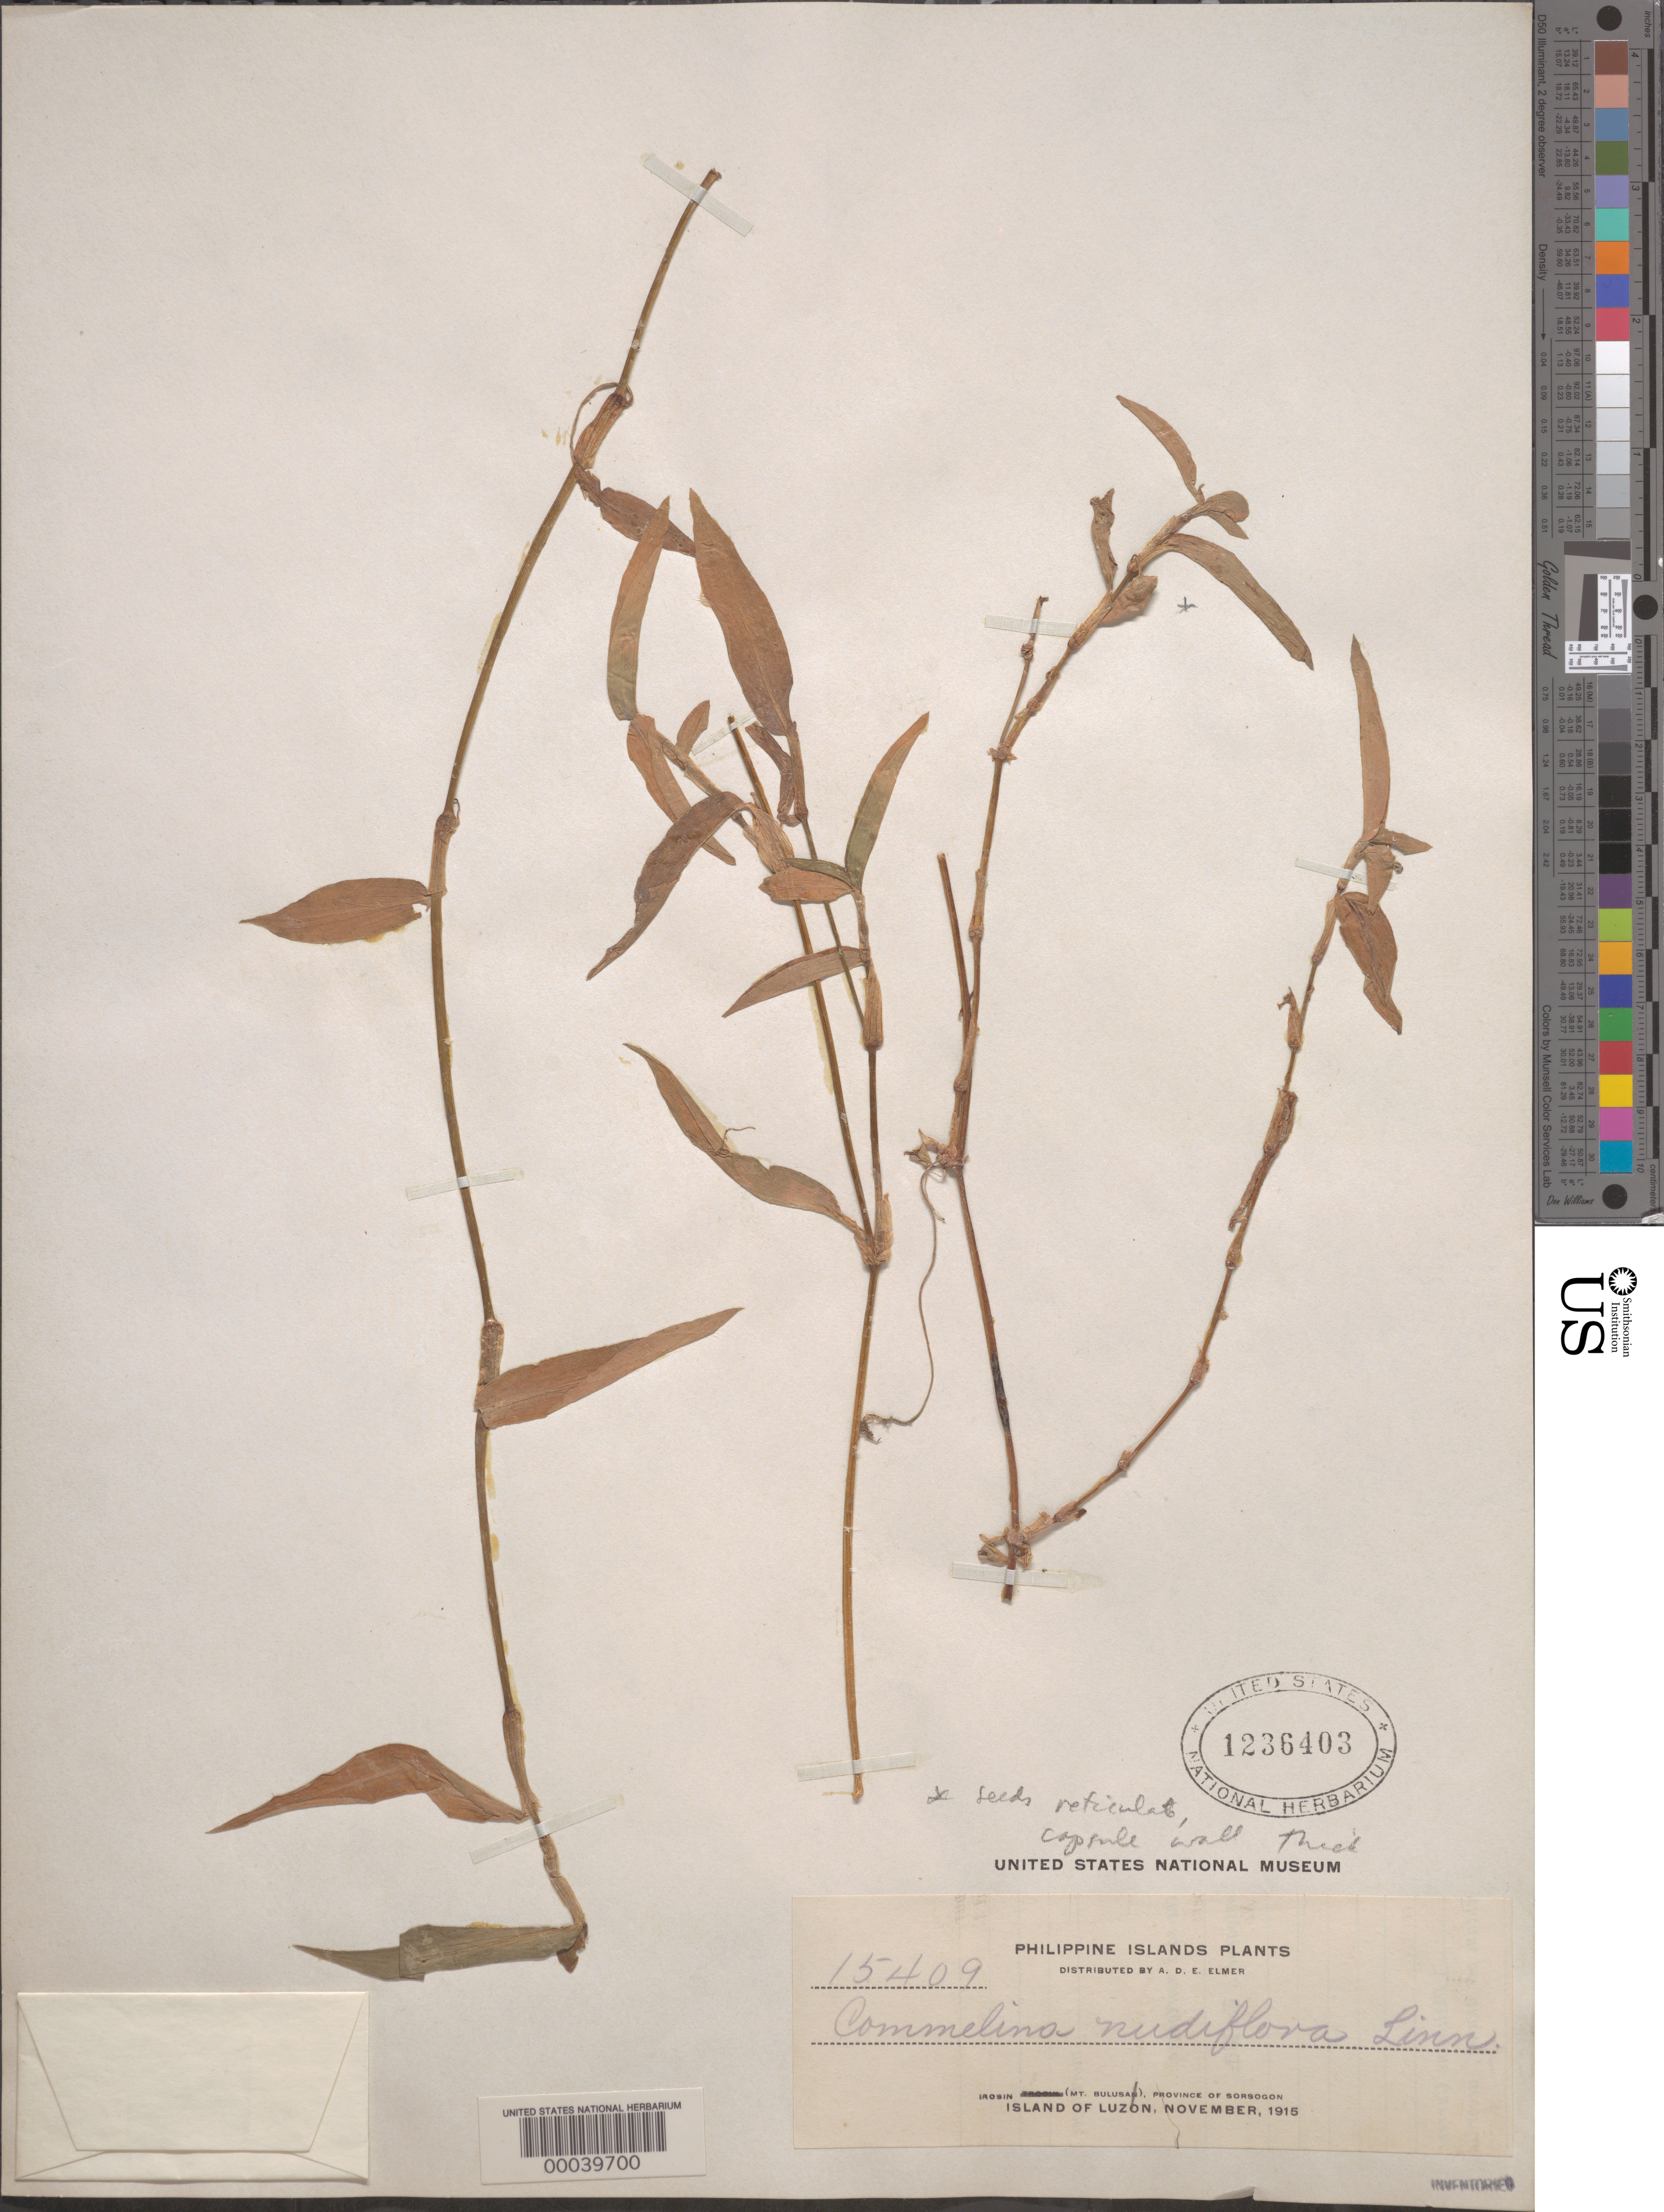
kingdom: Plantae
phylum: Tracheophyta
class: Liliopsida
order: Commelinales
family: Commelinaceae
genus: Commelina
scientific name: Commelina diffusa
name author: Burm. f.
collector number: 15409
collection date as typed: Nov 1915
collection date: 1915-11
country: Philippines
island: Luzon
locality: Sorsogon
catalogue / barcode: US 1236403